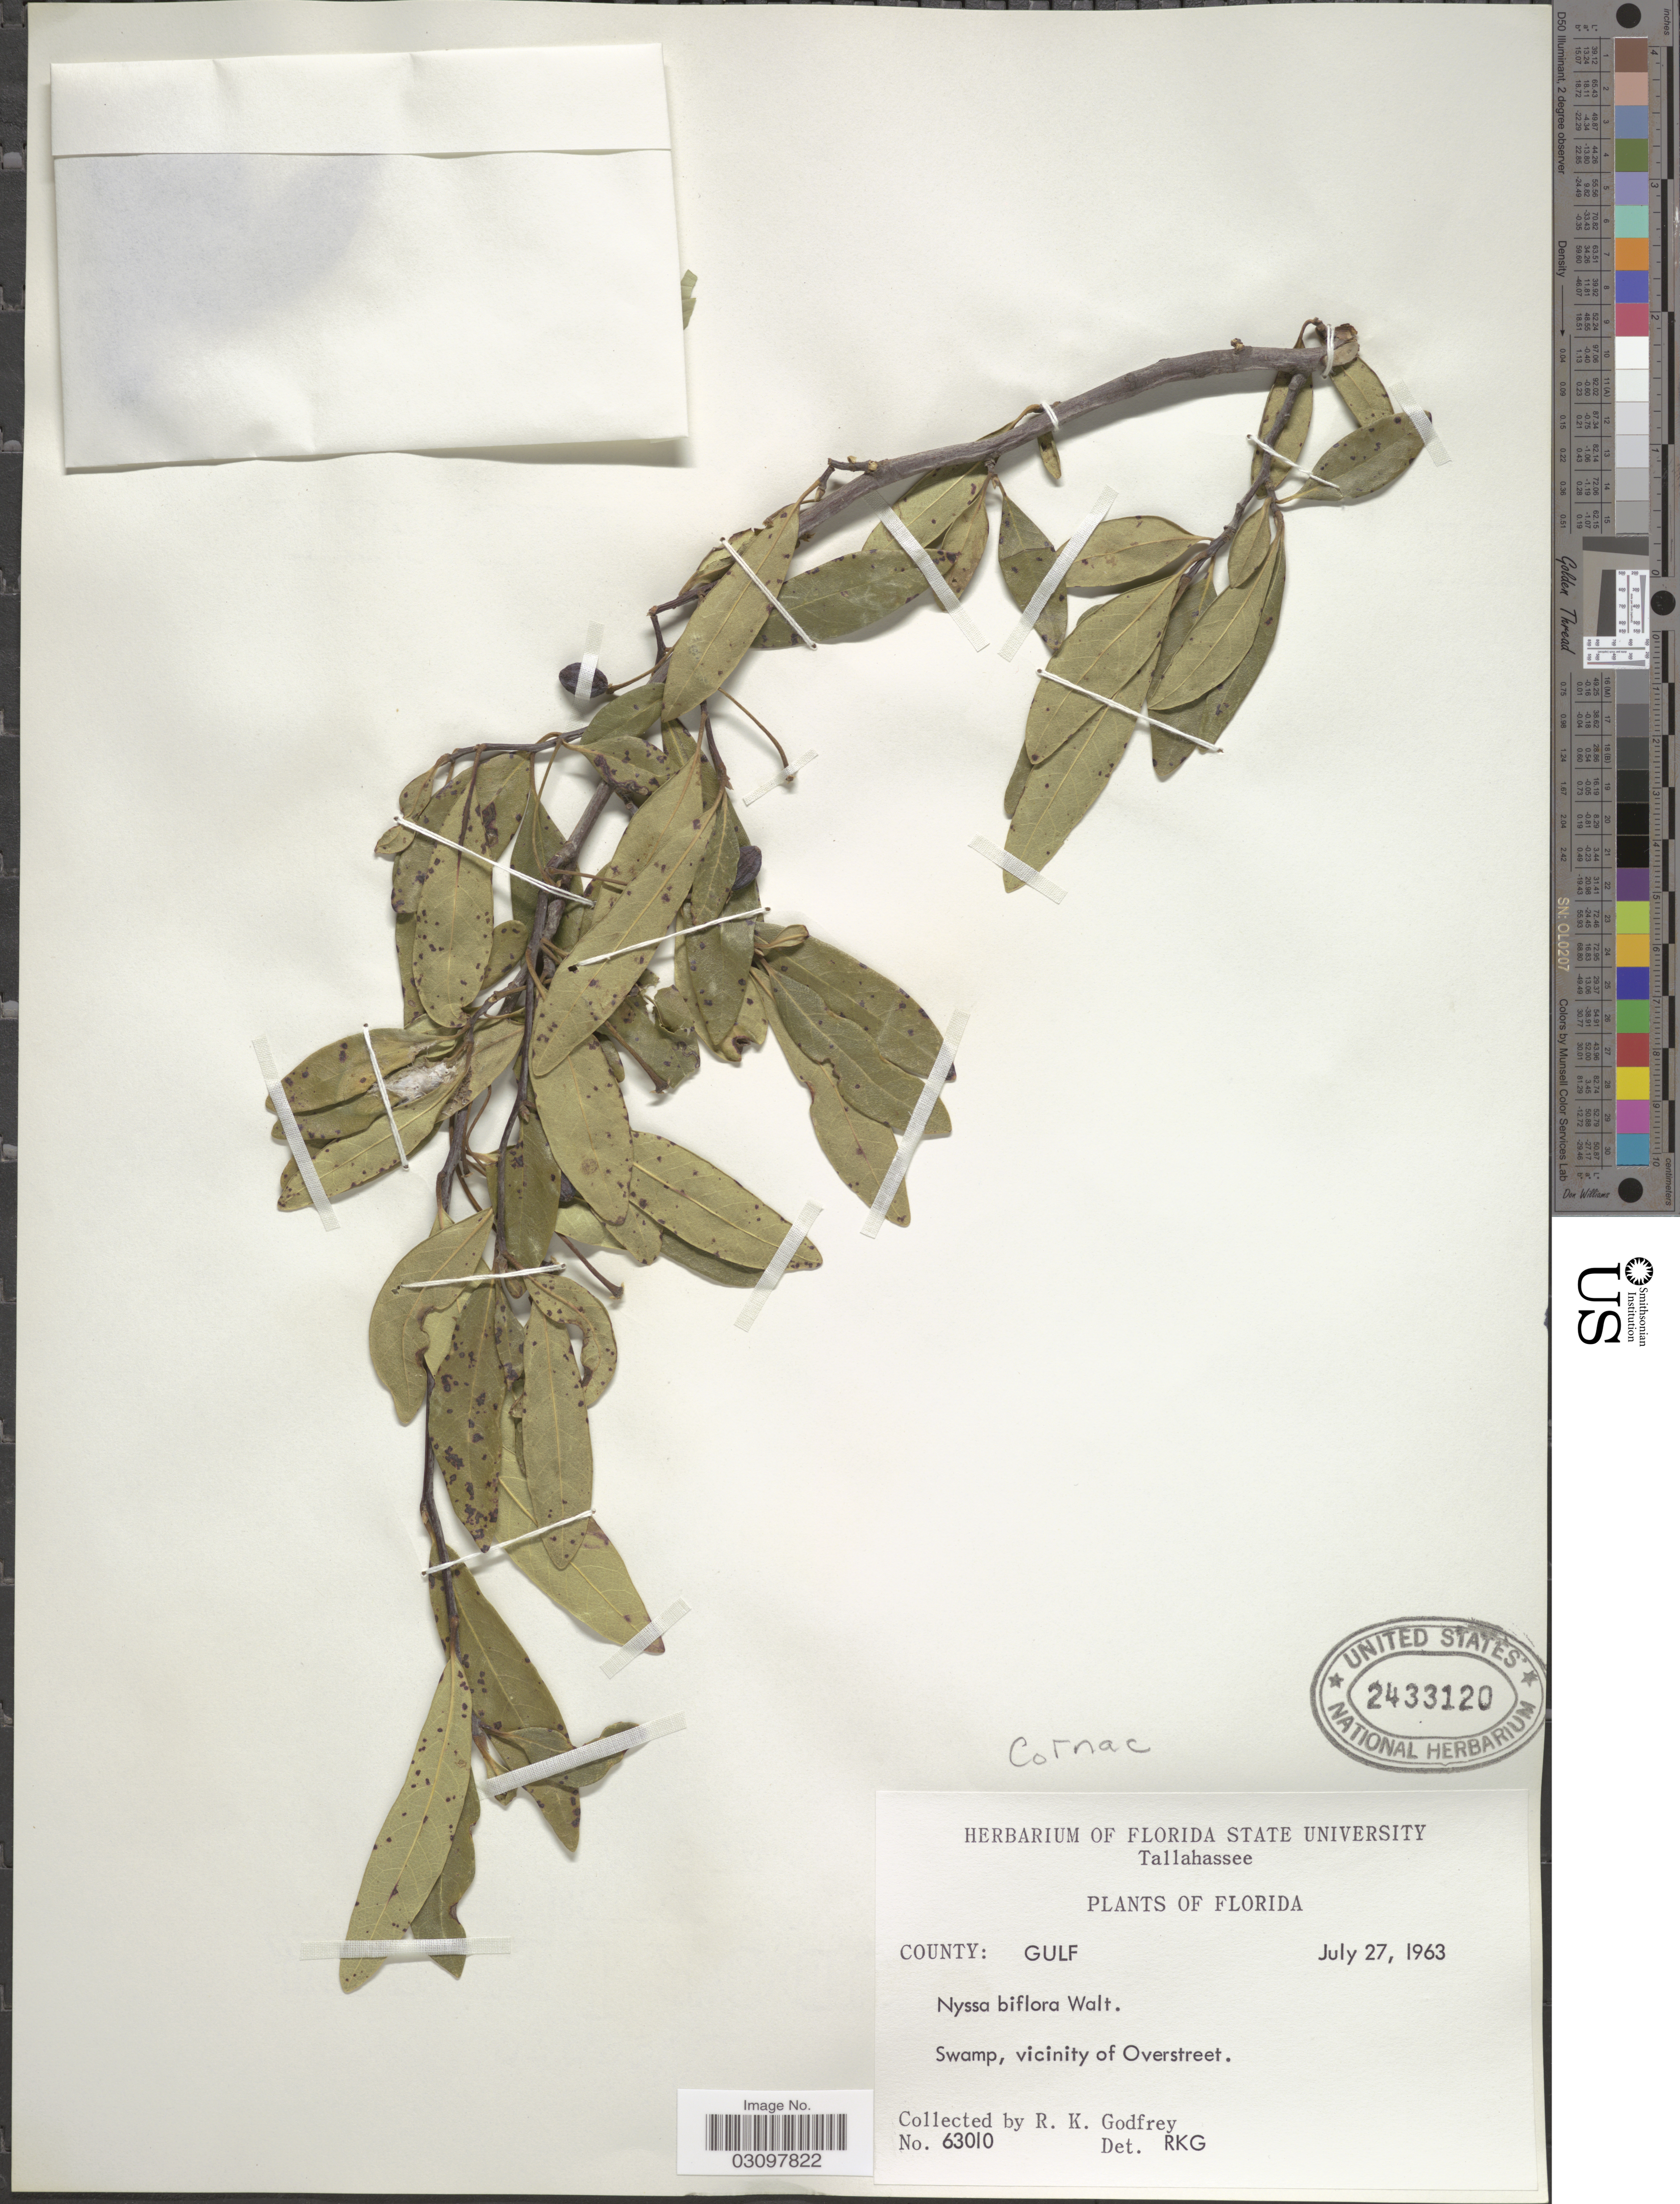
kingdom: Plantae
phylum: Tracheophyta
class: Magnoliopsida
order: Cornales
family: Nyssaceae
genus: Nyssa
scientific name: Nyssa biflora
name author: Walter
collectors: R. K. Godfrey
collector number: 63010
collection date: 1963-07-27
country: United States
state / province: Florida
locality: County: Gulf. Swamp, vicinity of Overstreet.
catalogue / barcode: US 2433120